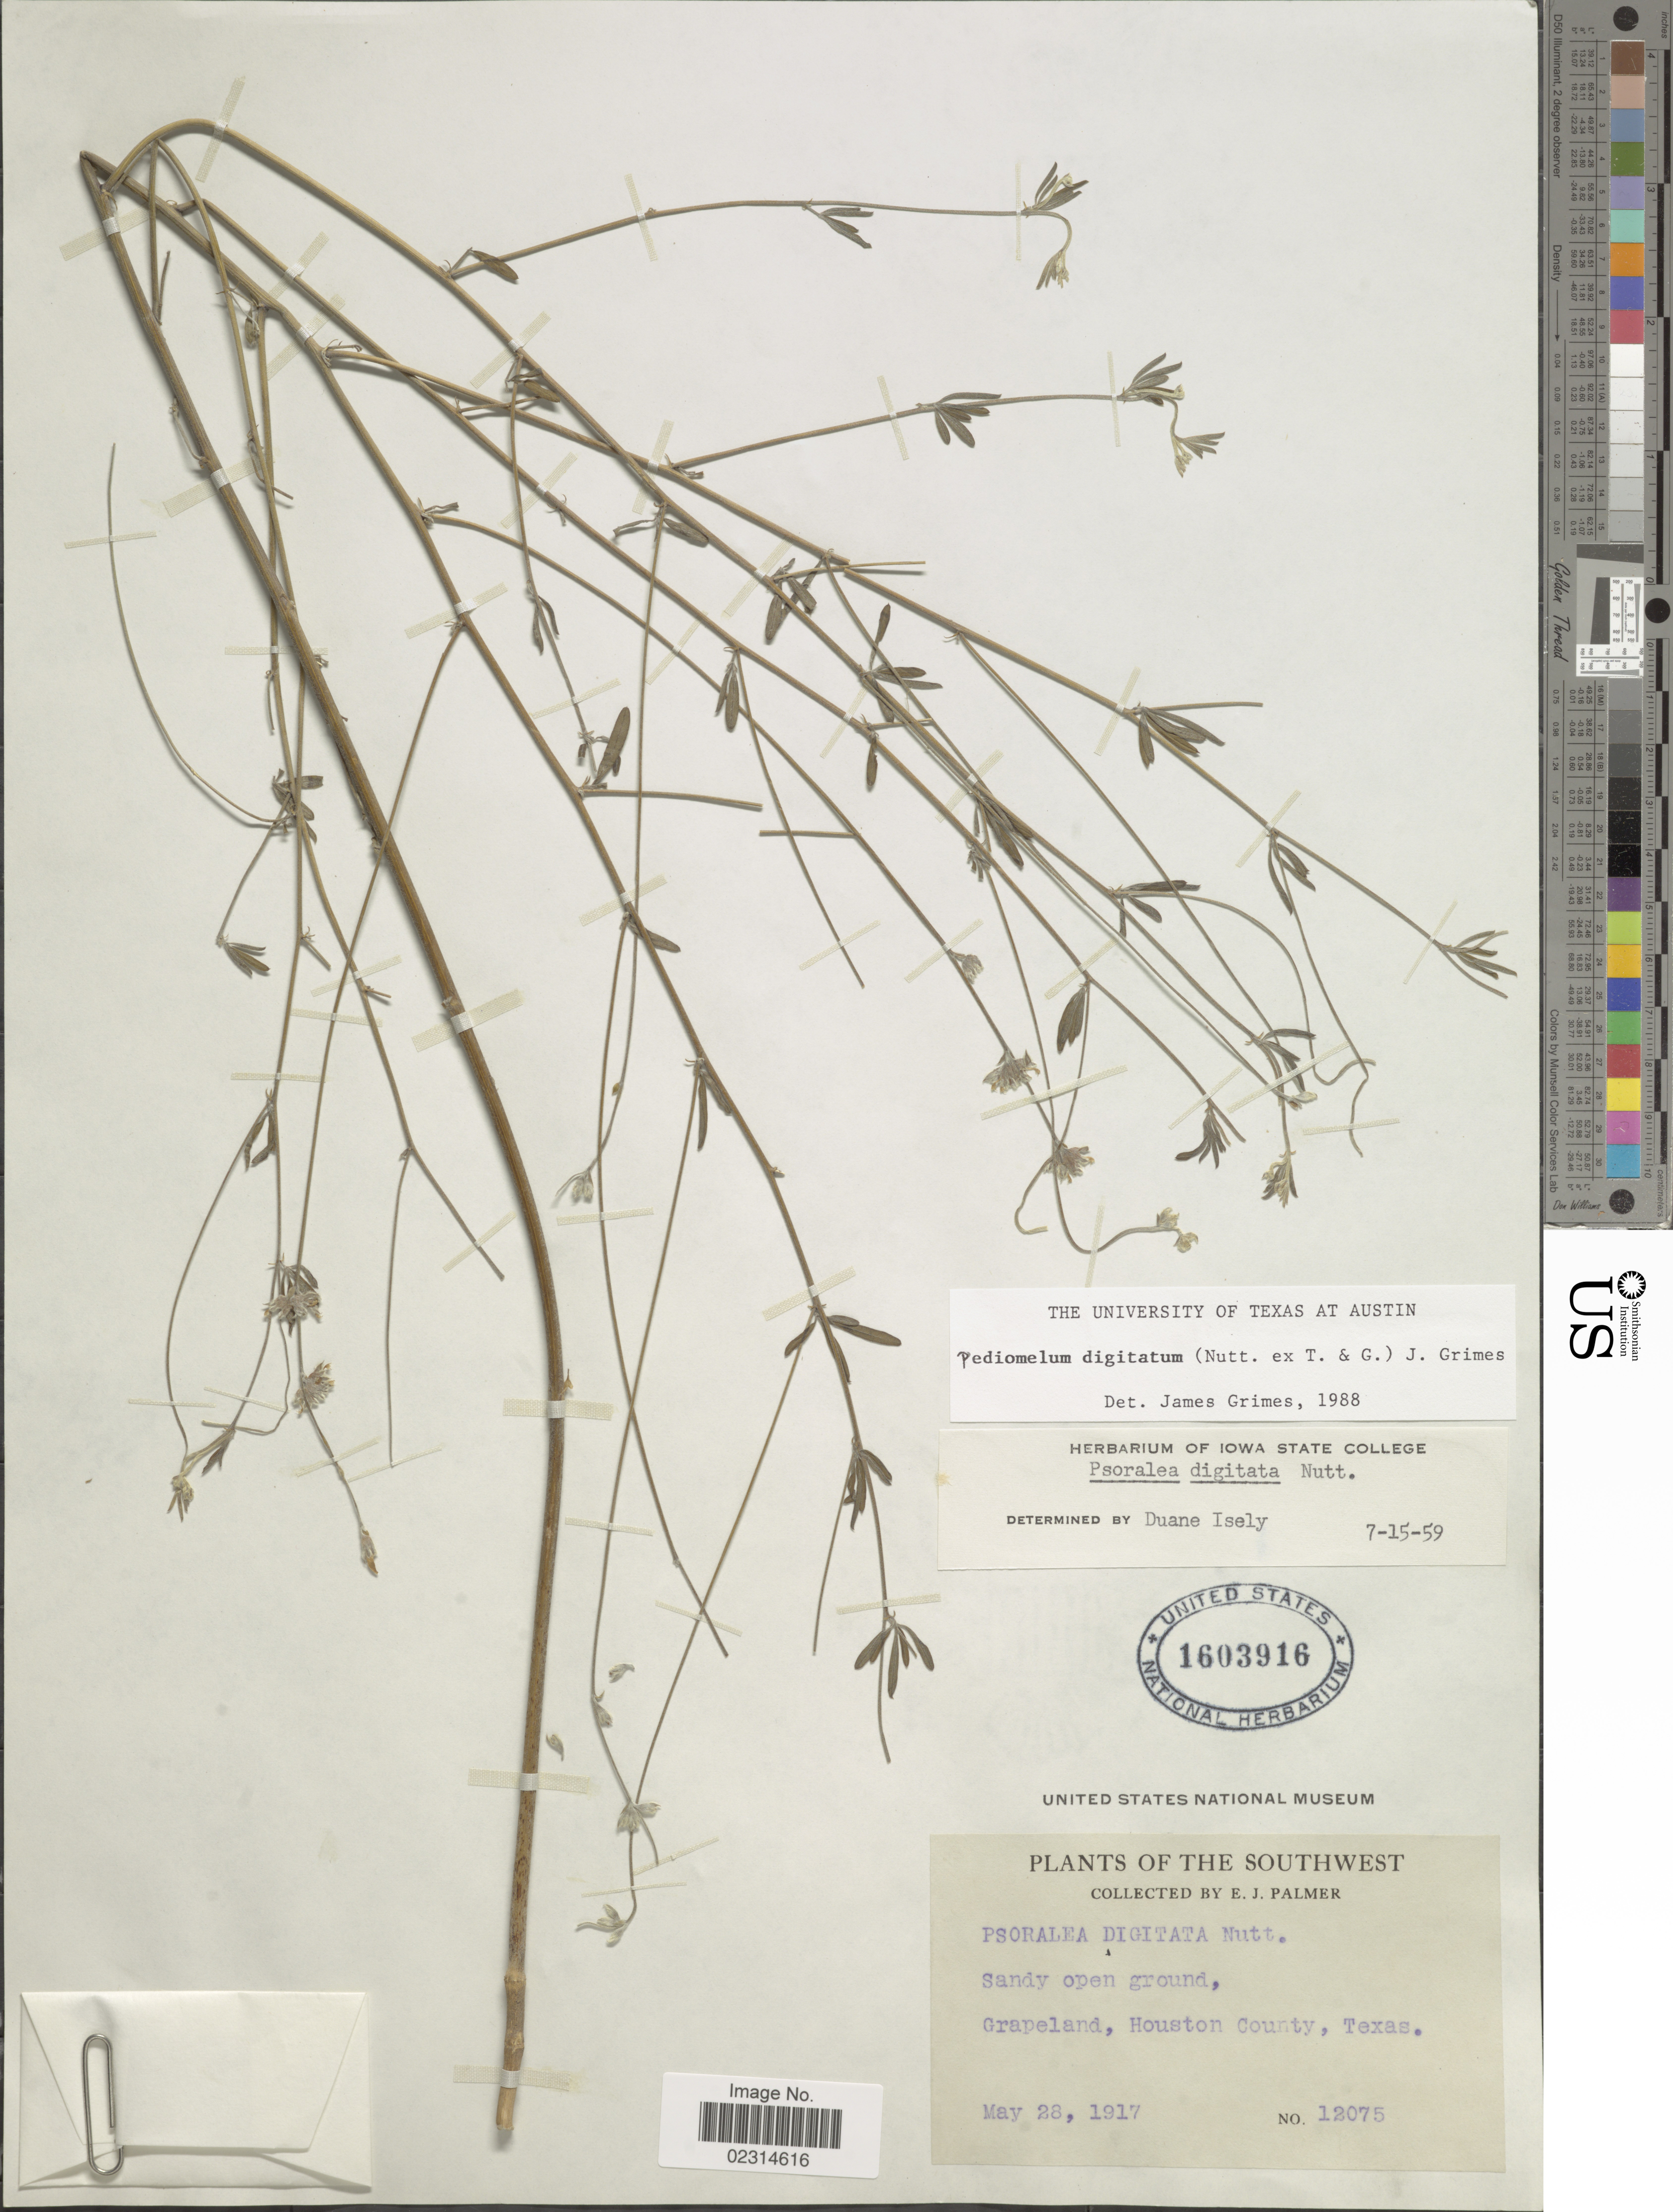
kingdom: Plantae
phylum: Tracheophyta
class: Magnoliopsida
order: Fabales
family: Fabaceae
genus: Pediomelum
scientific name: Pediomelum digitatum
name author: (Nutt. ex Torr. & A. Gray) Isely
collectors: E. J. Palmer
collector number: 12075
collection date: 1917-05-28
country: United States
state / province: Texas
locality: The Southwest, Sandy open ground, Grapeland, Houston County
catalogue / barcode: US 1603916